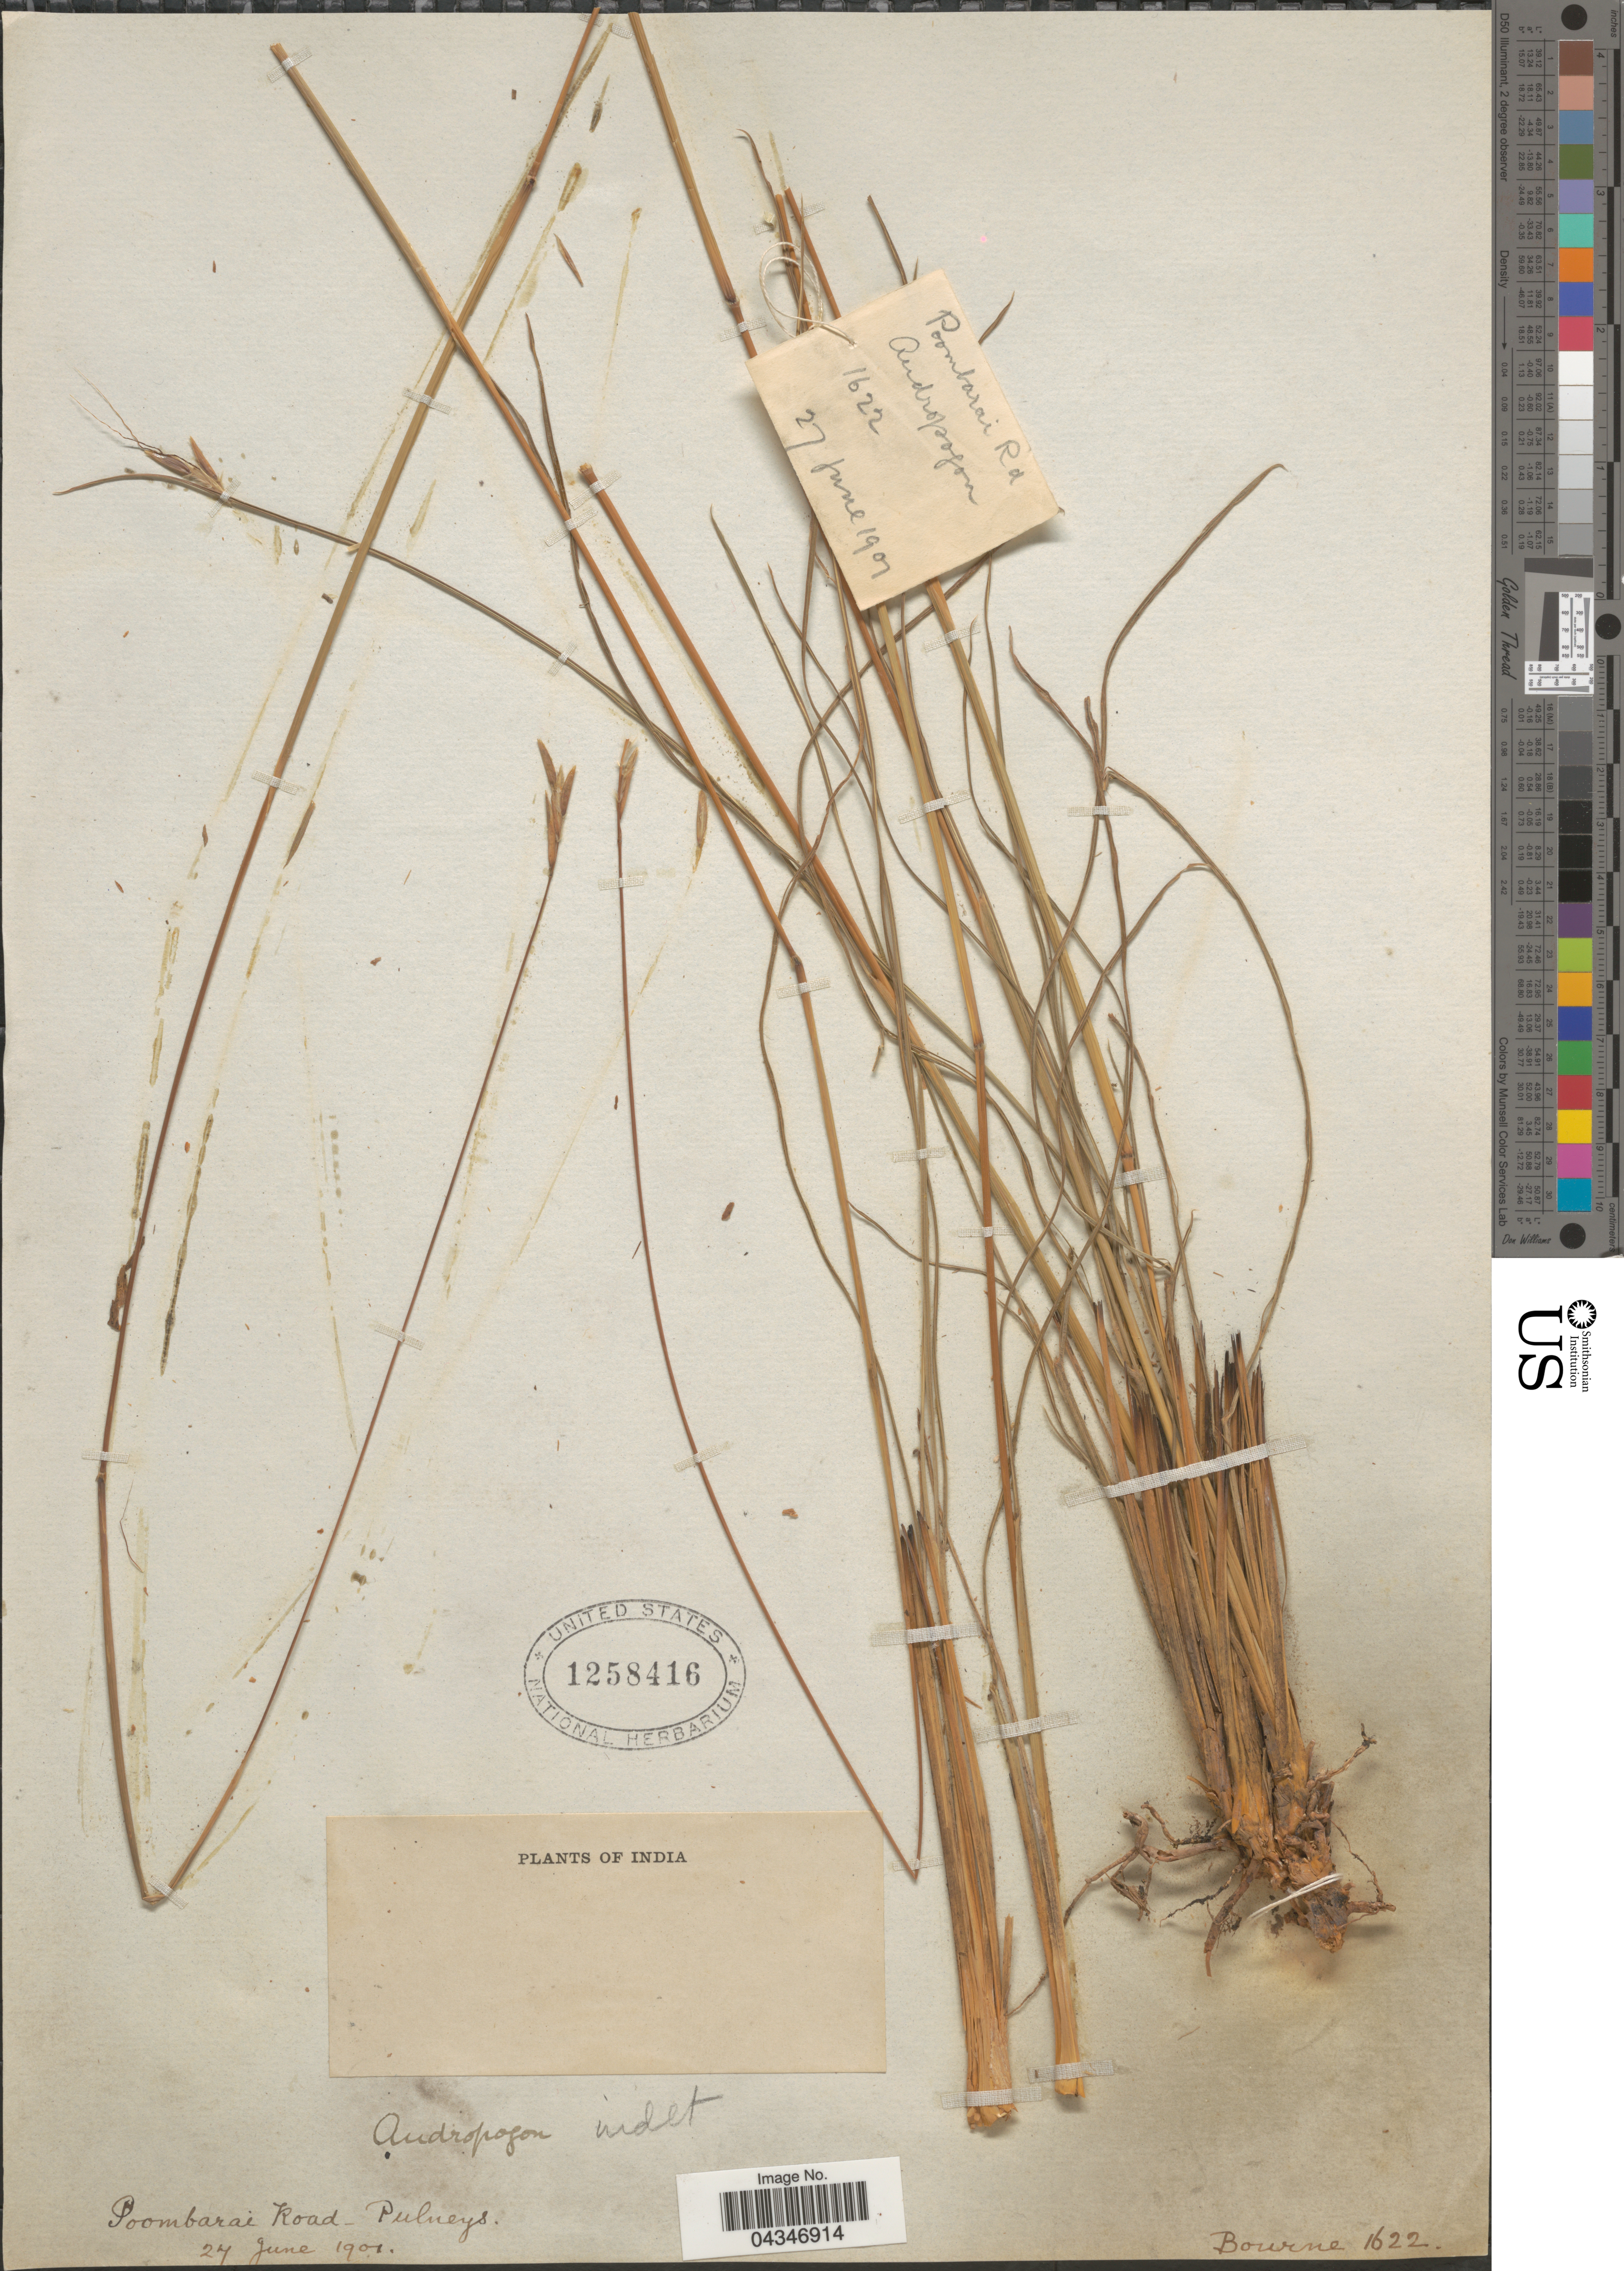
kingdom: Plantae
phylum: Tracheophyta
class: Liliopsida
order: Poales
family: Poaceae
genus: Andropogon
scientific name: Andropogon sp.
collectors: -- Bourne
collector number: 1622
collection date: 1901-06-27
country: India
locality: Poombarai Road - Pulneys.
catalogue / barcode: US 1258416